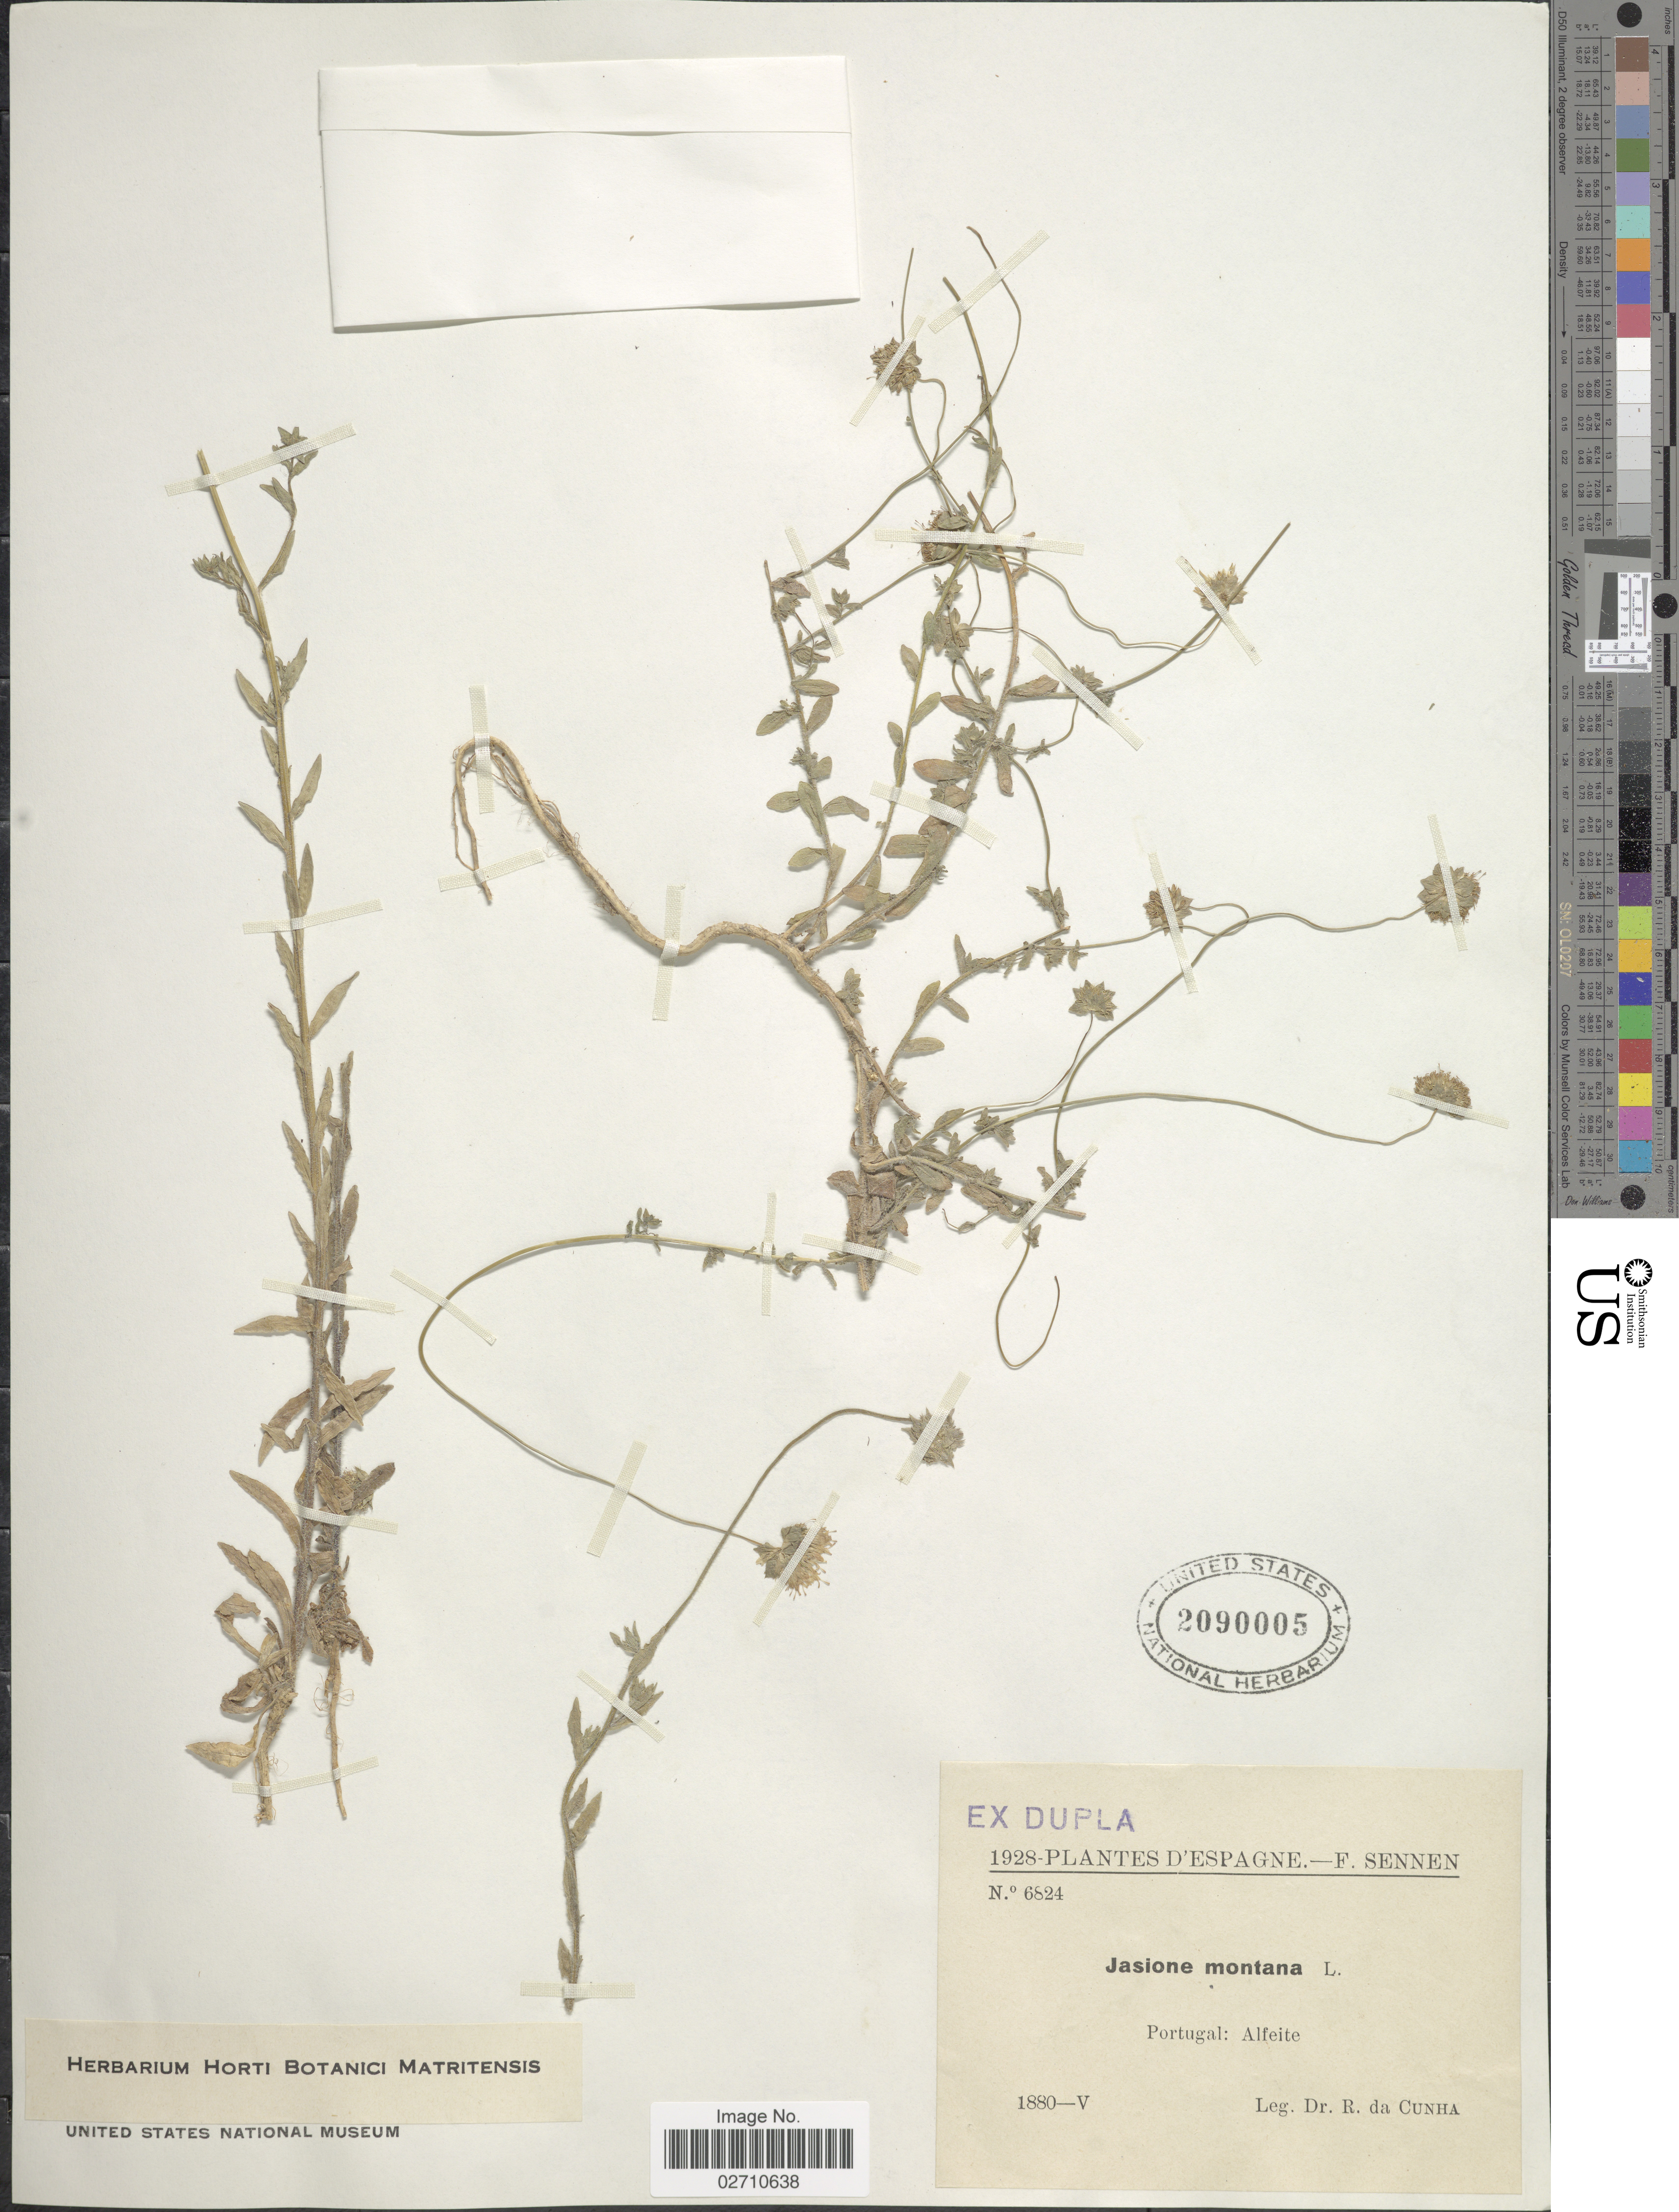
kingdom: Plantae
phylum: Tracheophyta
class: Magnoliopsida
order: Asterales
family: Campanulaceae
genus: Jasione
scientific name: Jasione montana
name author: L.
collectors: A. Da Cunha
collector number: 6824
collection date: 1880-05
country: Portugal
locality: D'Espagne, Portugal: Alfeite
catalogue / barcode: US 2090005